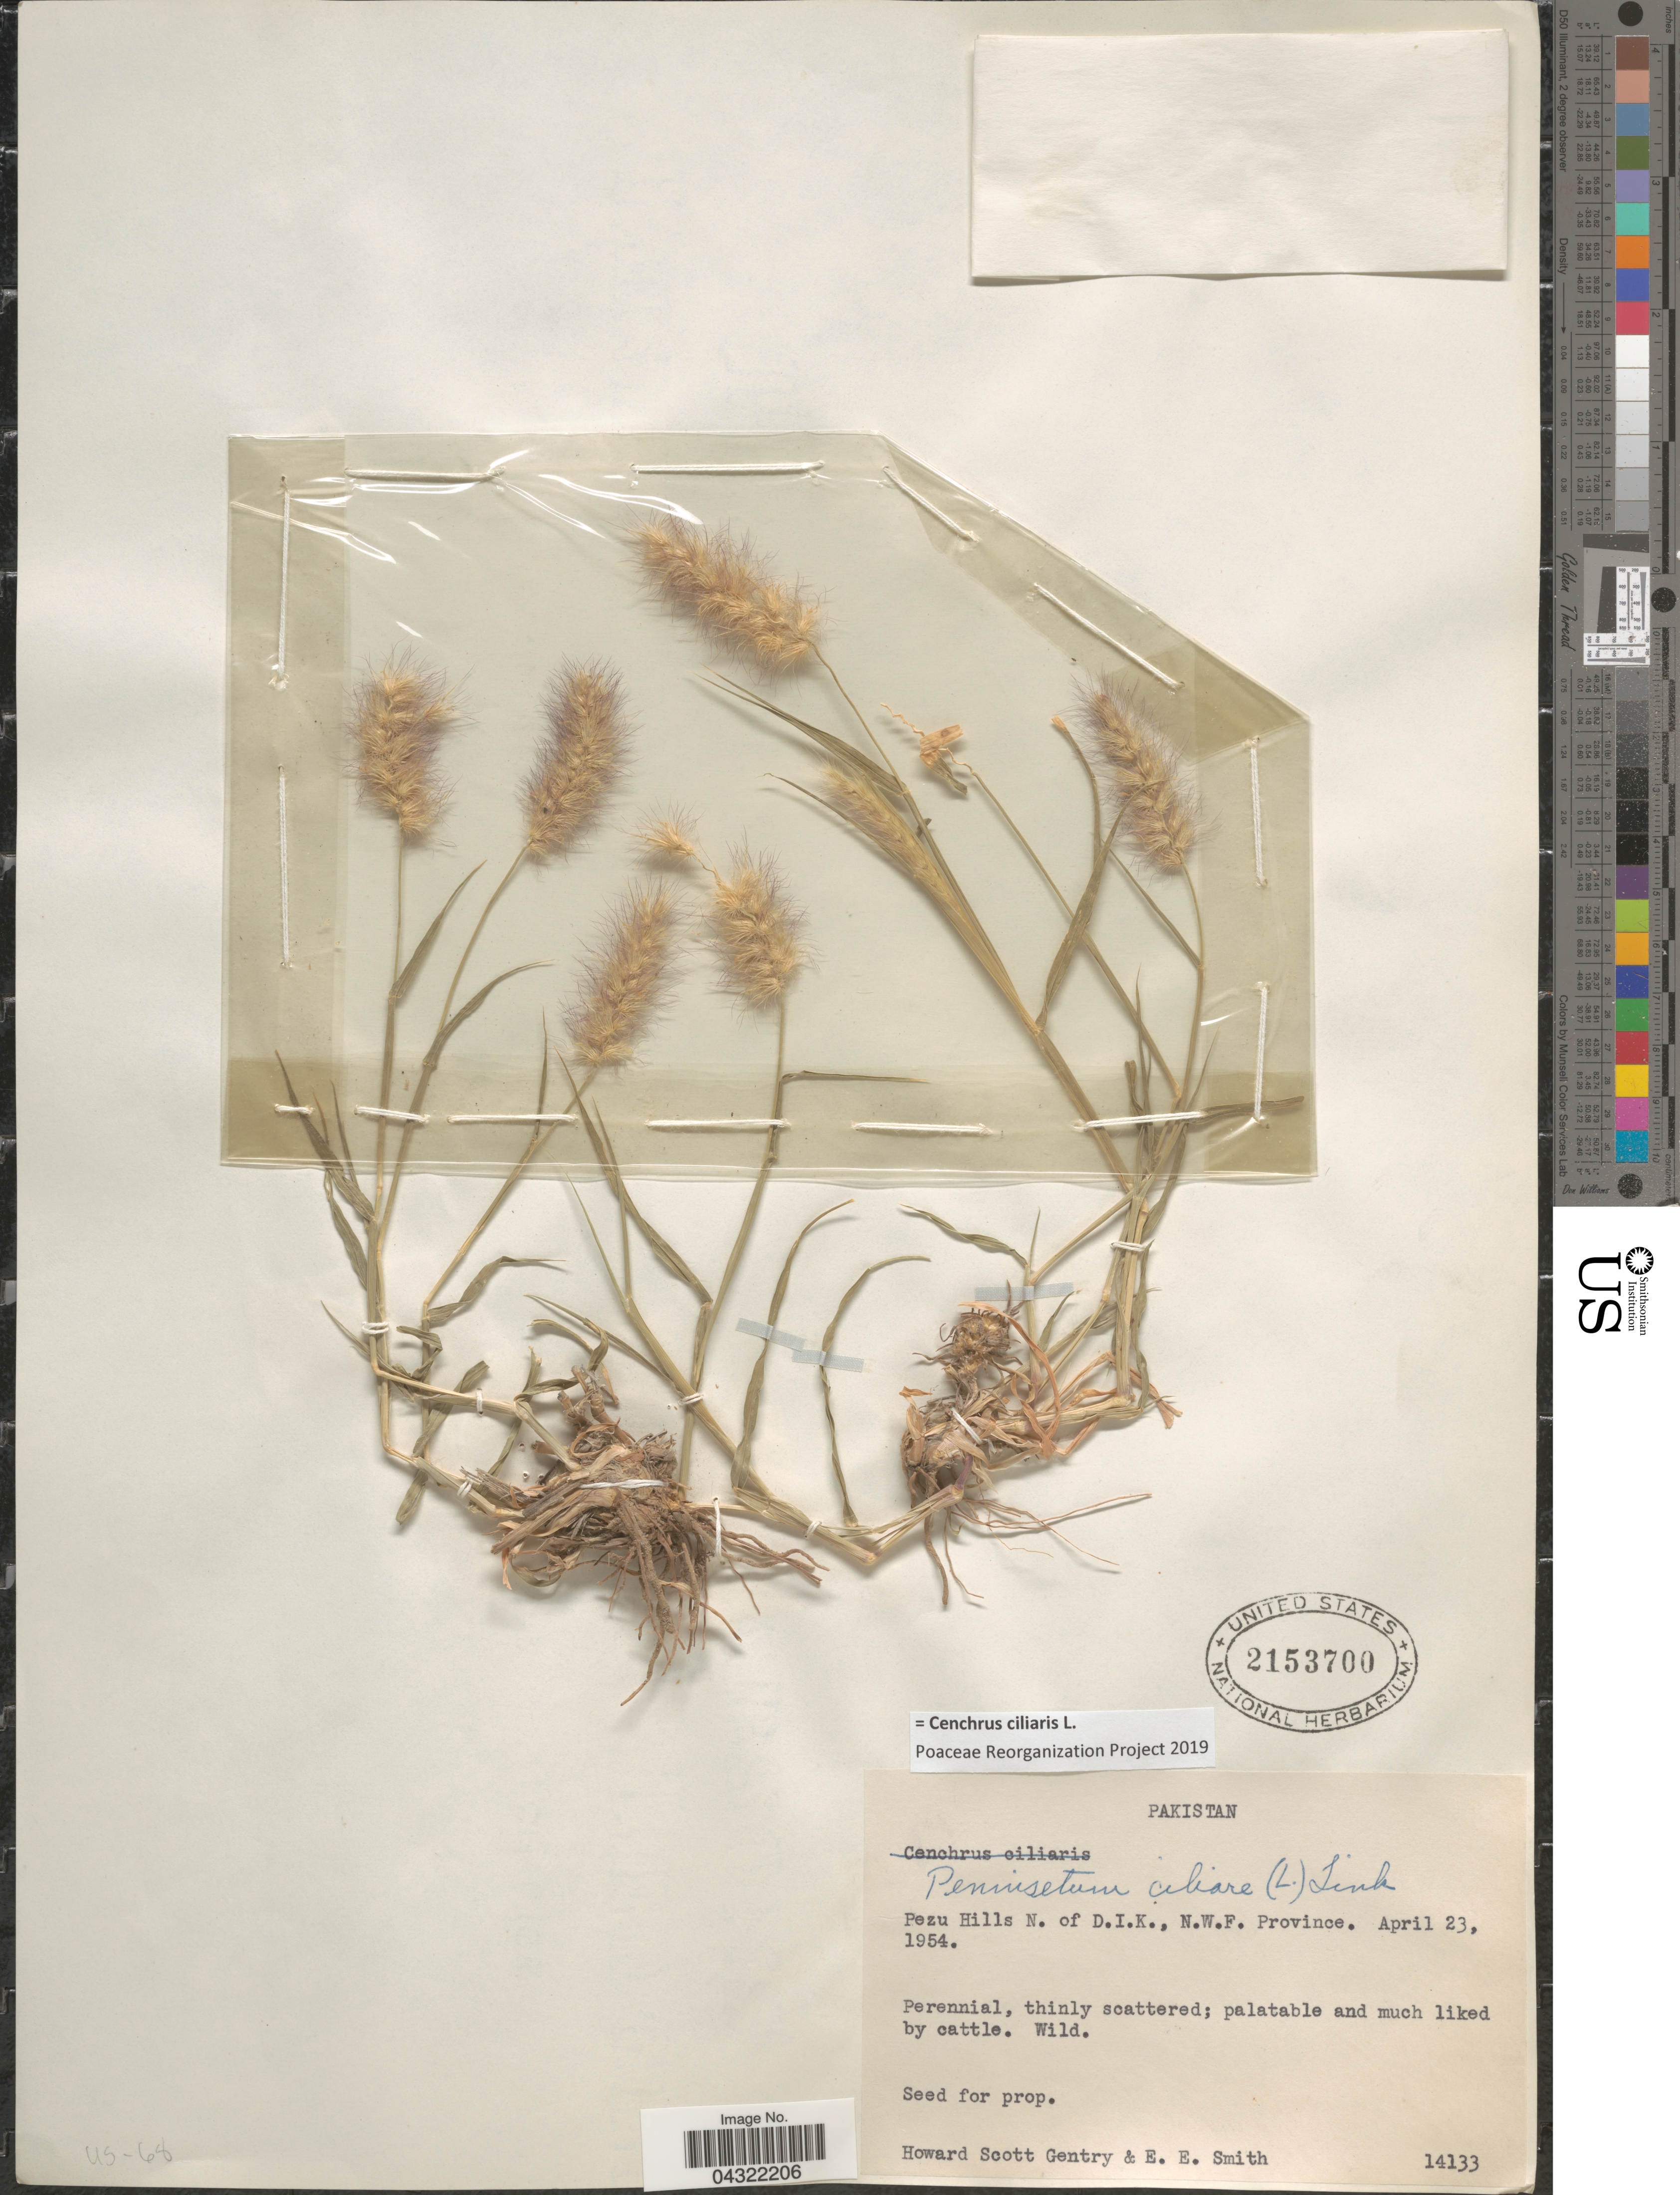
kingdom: Plantae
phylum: Tracheophyta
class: Liliopsida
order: Poales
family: Poaceae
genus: Cenchrus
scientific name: Cenchrus ciliaris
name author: L.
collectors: H. S. Gentry & E. E. Smith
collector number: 14133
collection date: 1954-04-23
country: Pakistan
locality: Pezu Hills N. of D.I.K., N.W.F. Province.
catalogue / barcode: US 2153700